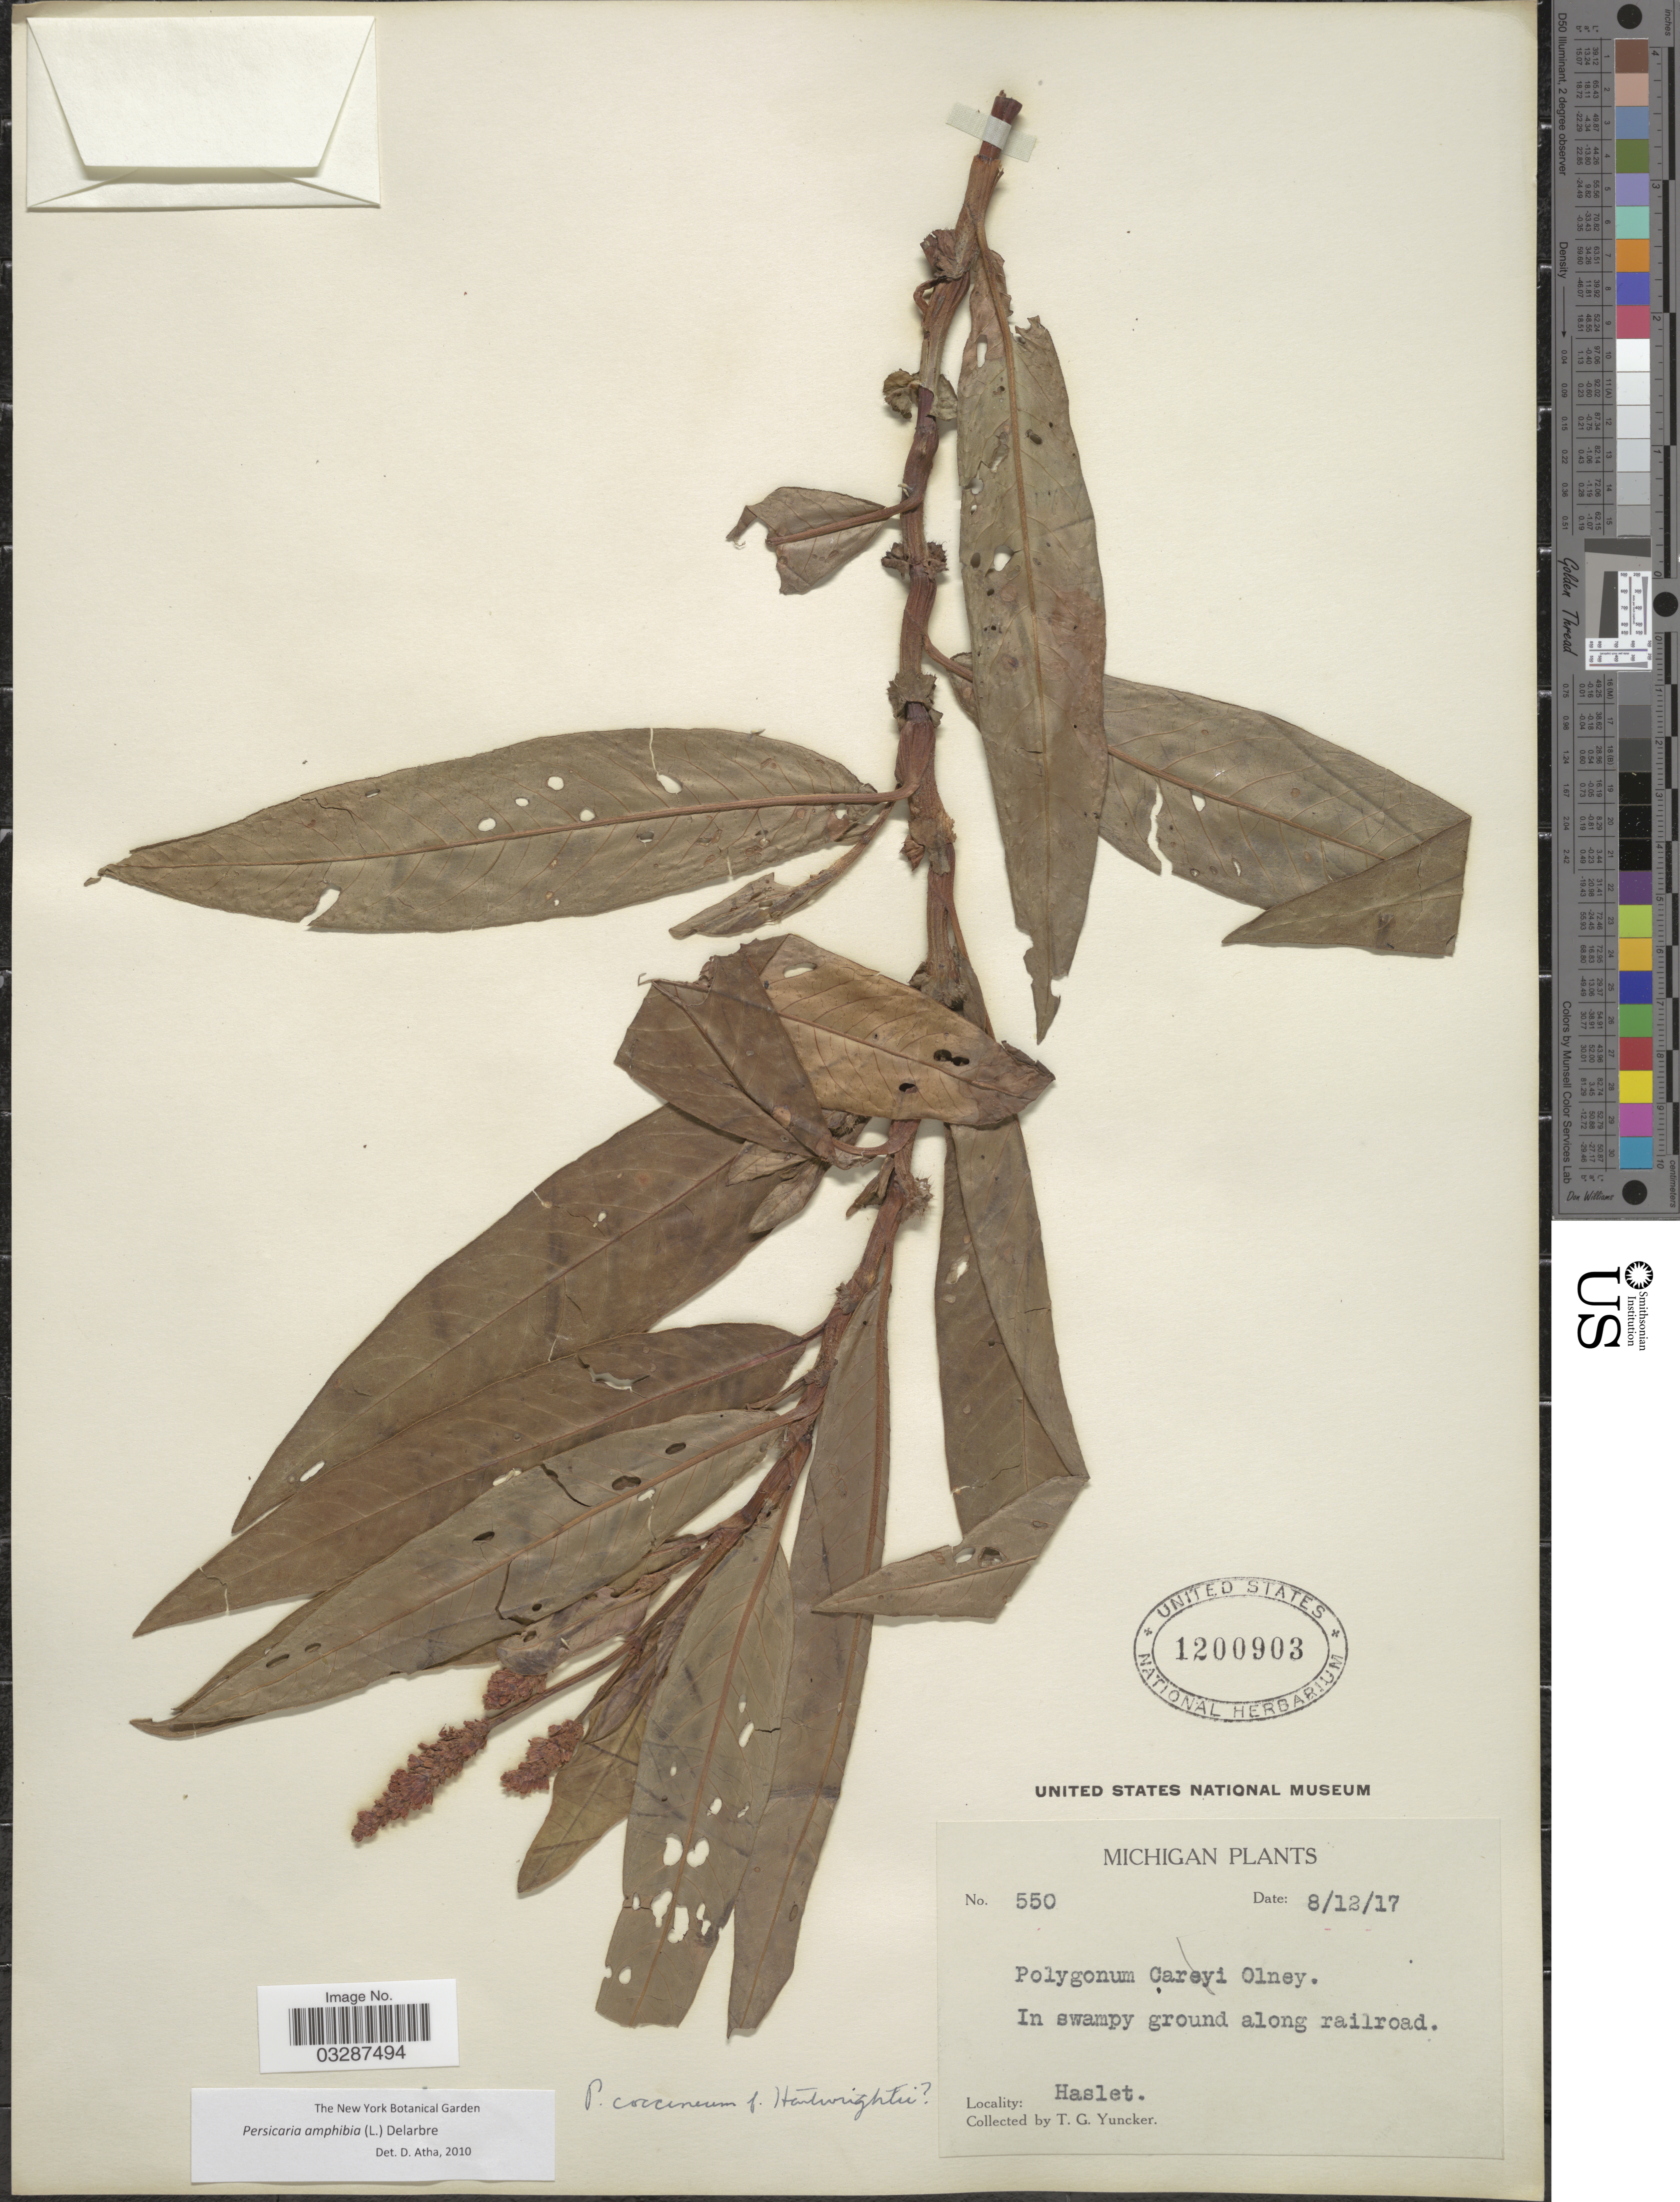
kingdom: Plantae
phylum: Tracheophyta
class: Magnoliopsida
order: Caryophyllales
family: Polygonaceae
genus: Persicaria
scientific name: Persicaria amphibia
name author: (L.) Delarbre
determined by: Atha, D. E.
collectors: T. G. Yuncker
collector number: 550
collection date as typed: Transcribed d/m/y: 12/8/17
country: United States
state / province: Michigan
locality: Along railroad. Haslet.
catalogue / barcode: US 1200903